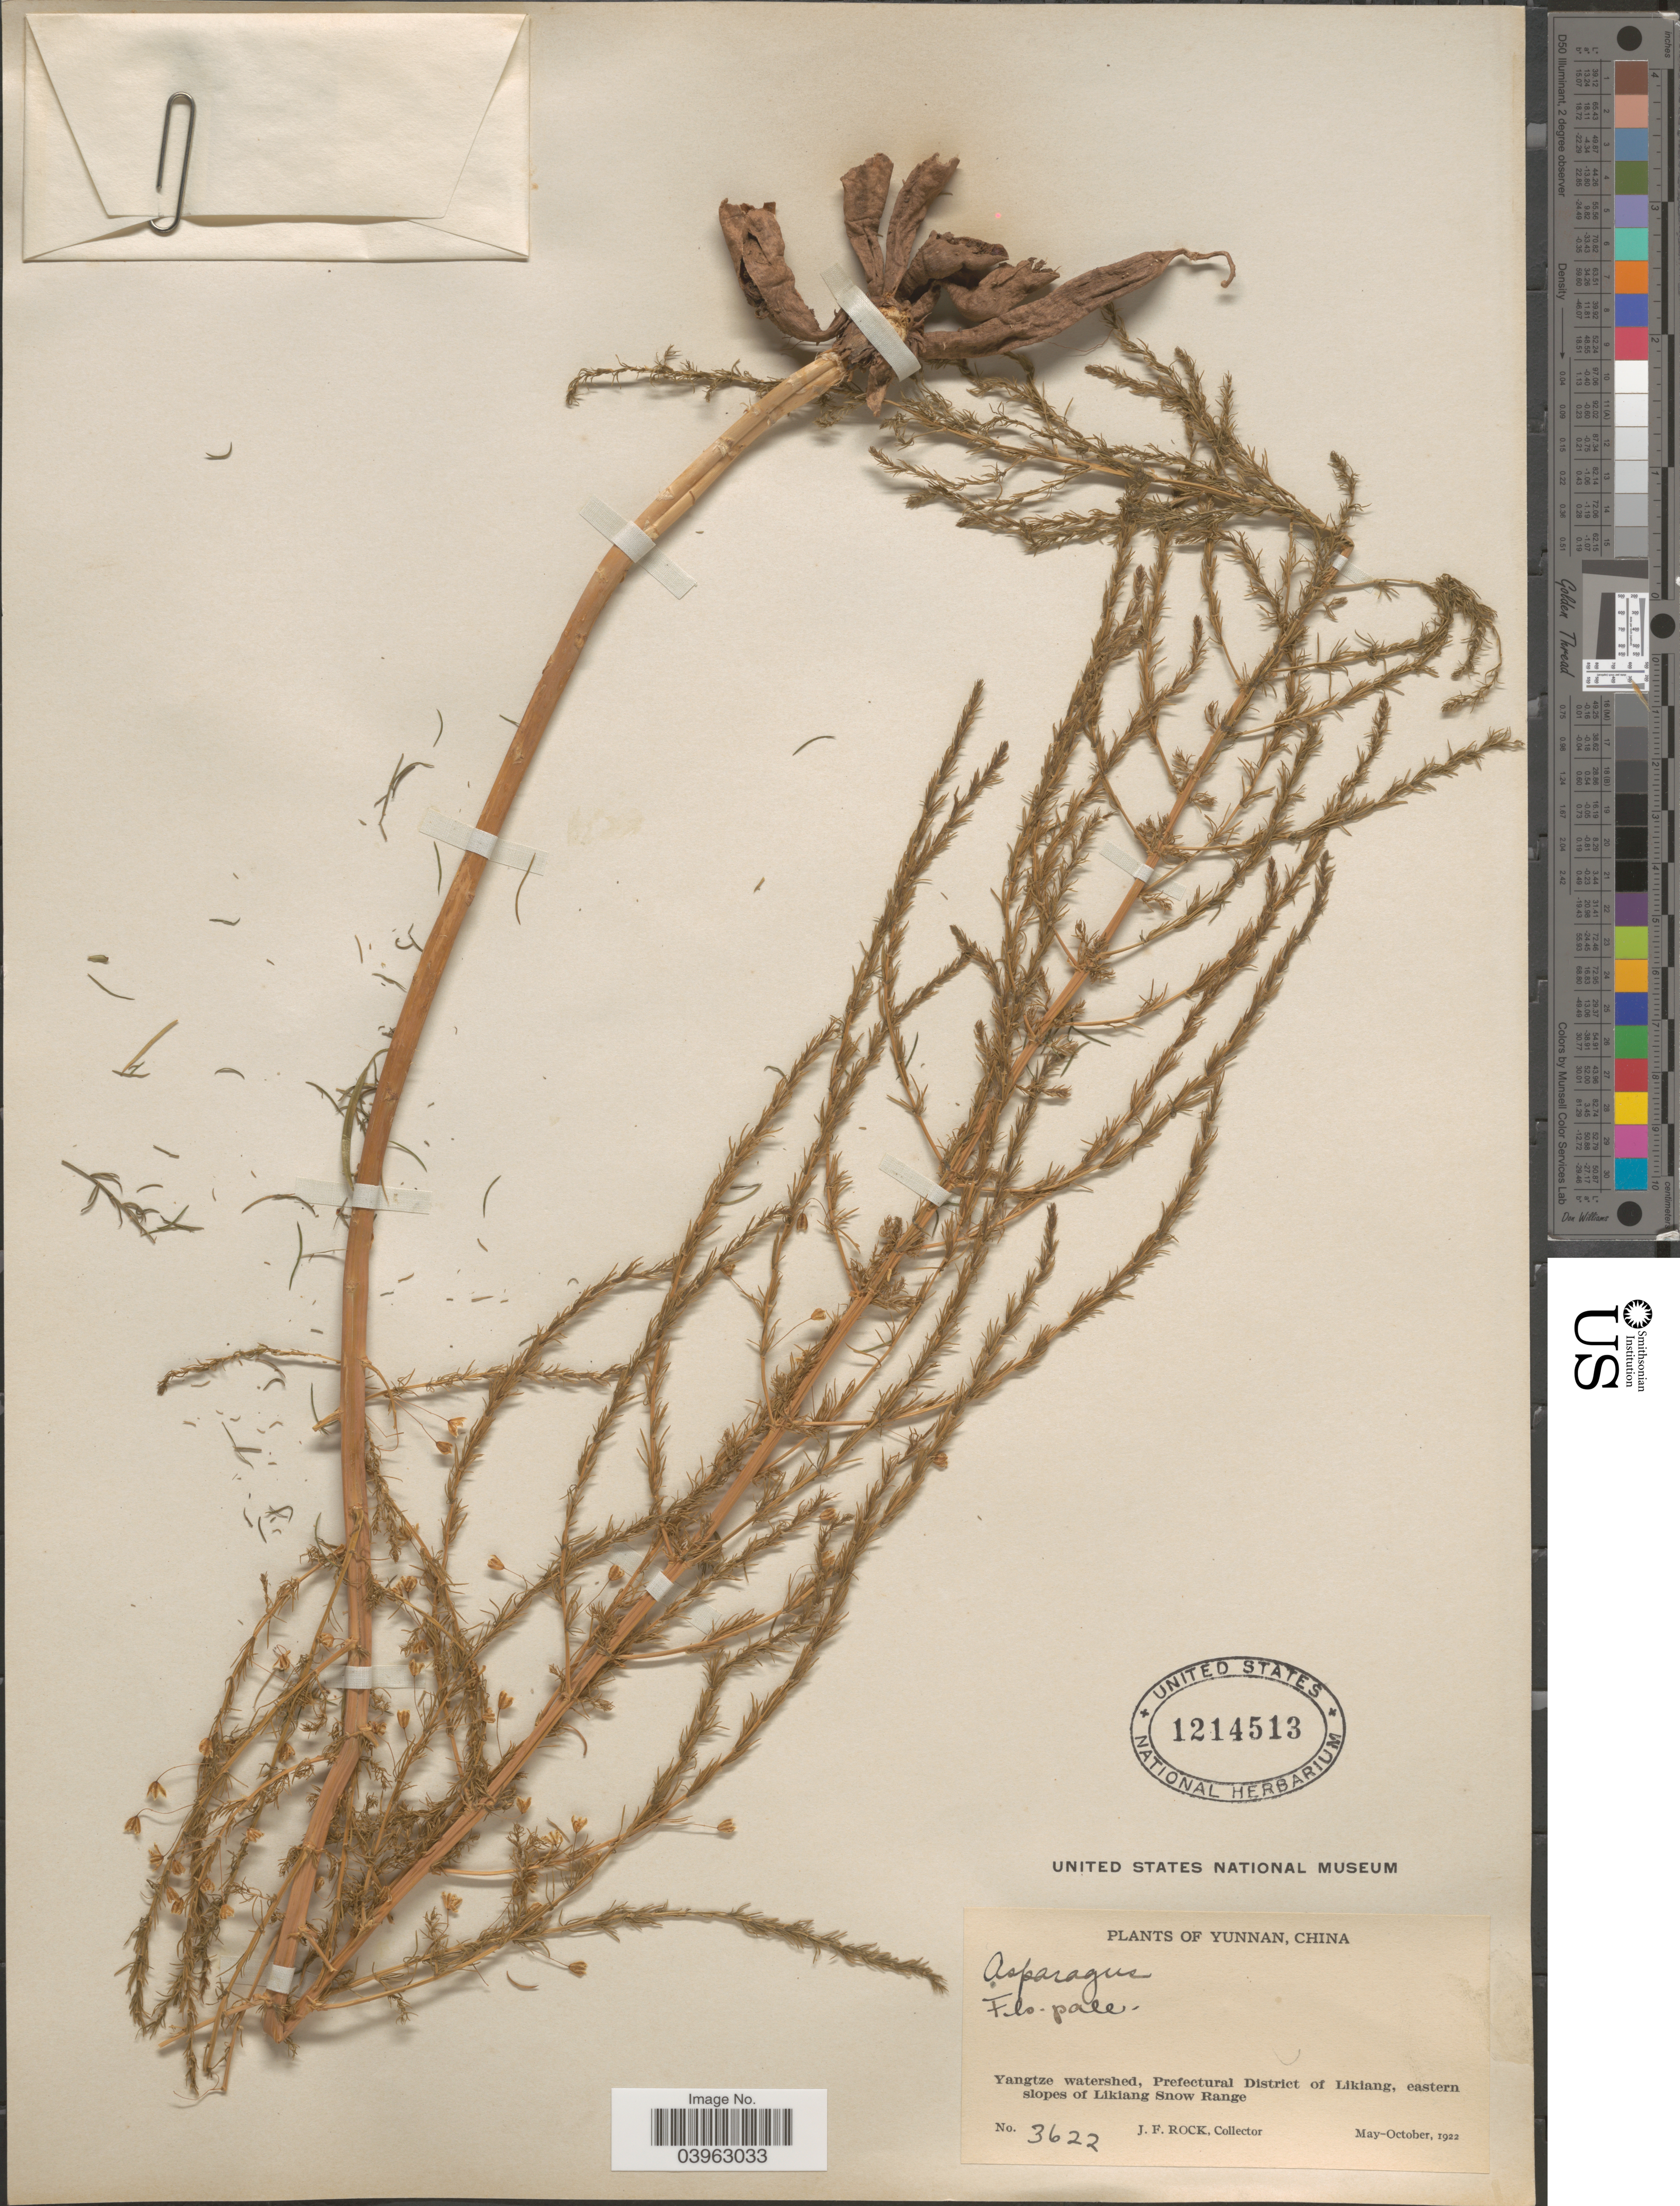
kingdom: Plantae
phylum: Tracheophyta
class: Liliopsida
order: Asparagales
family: Asparagaceae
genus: Asparagus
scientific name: Asparagus sp.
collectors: J. Rock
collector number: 3622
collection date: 1922-05/1922-10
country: China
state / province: Yunnan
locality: Yangtze watershed, Prefectural District of Likiang, eastern slopes of Likiang Snow Range.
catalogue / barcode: US 1214513